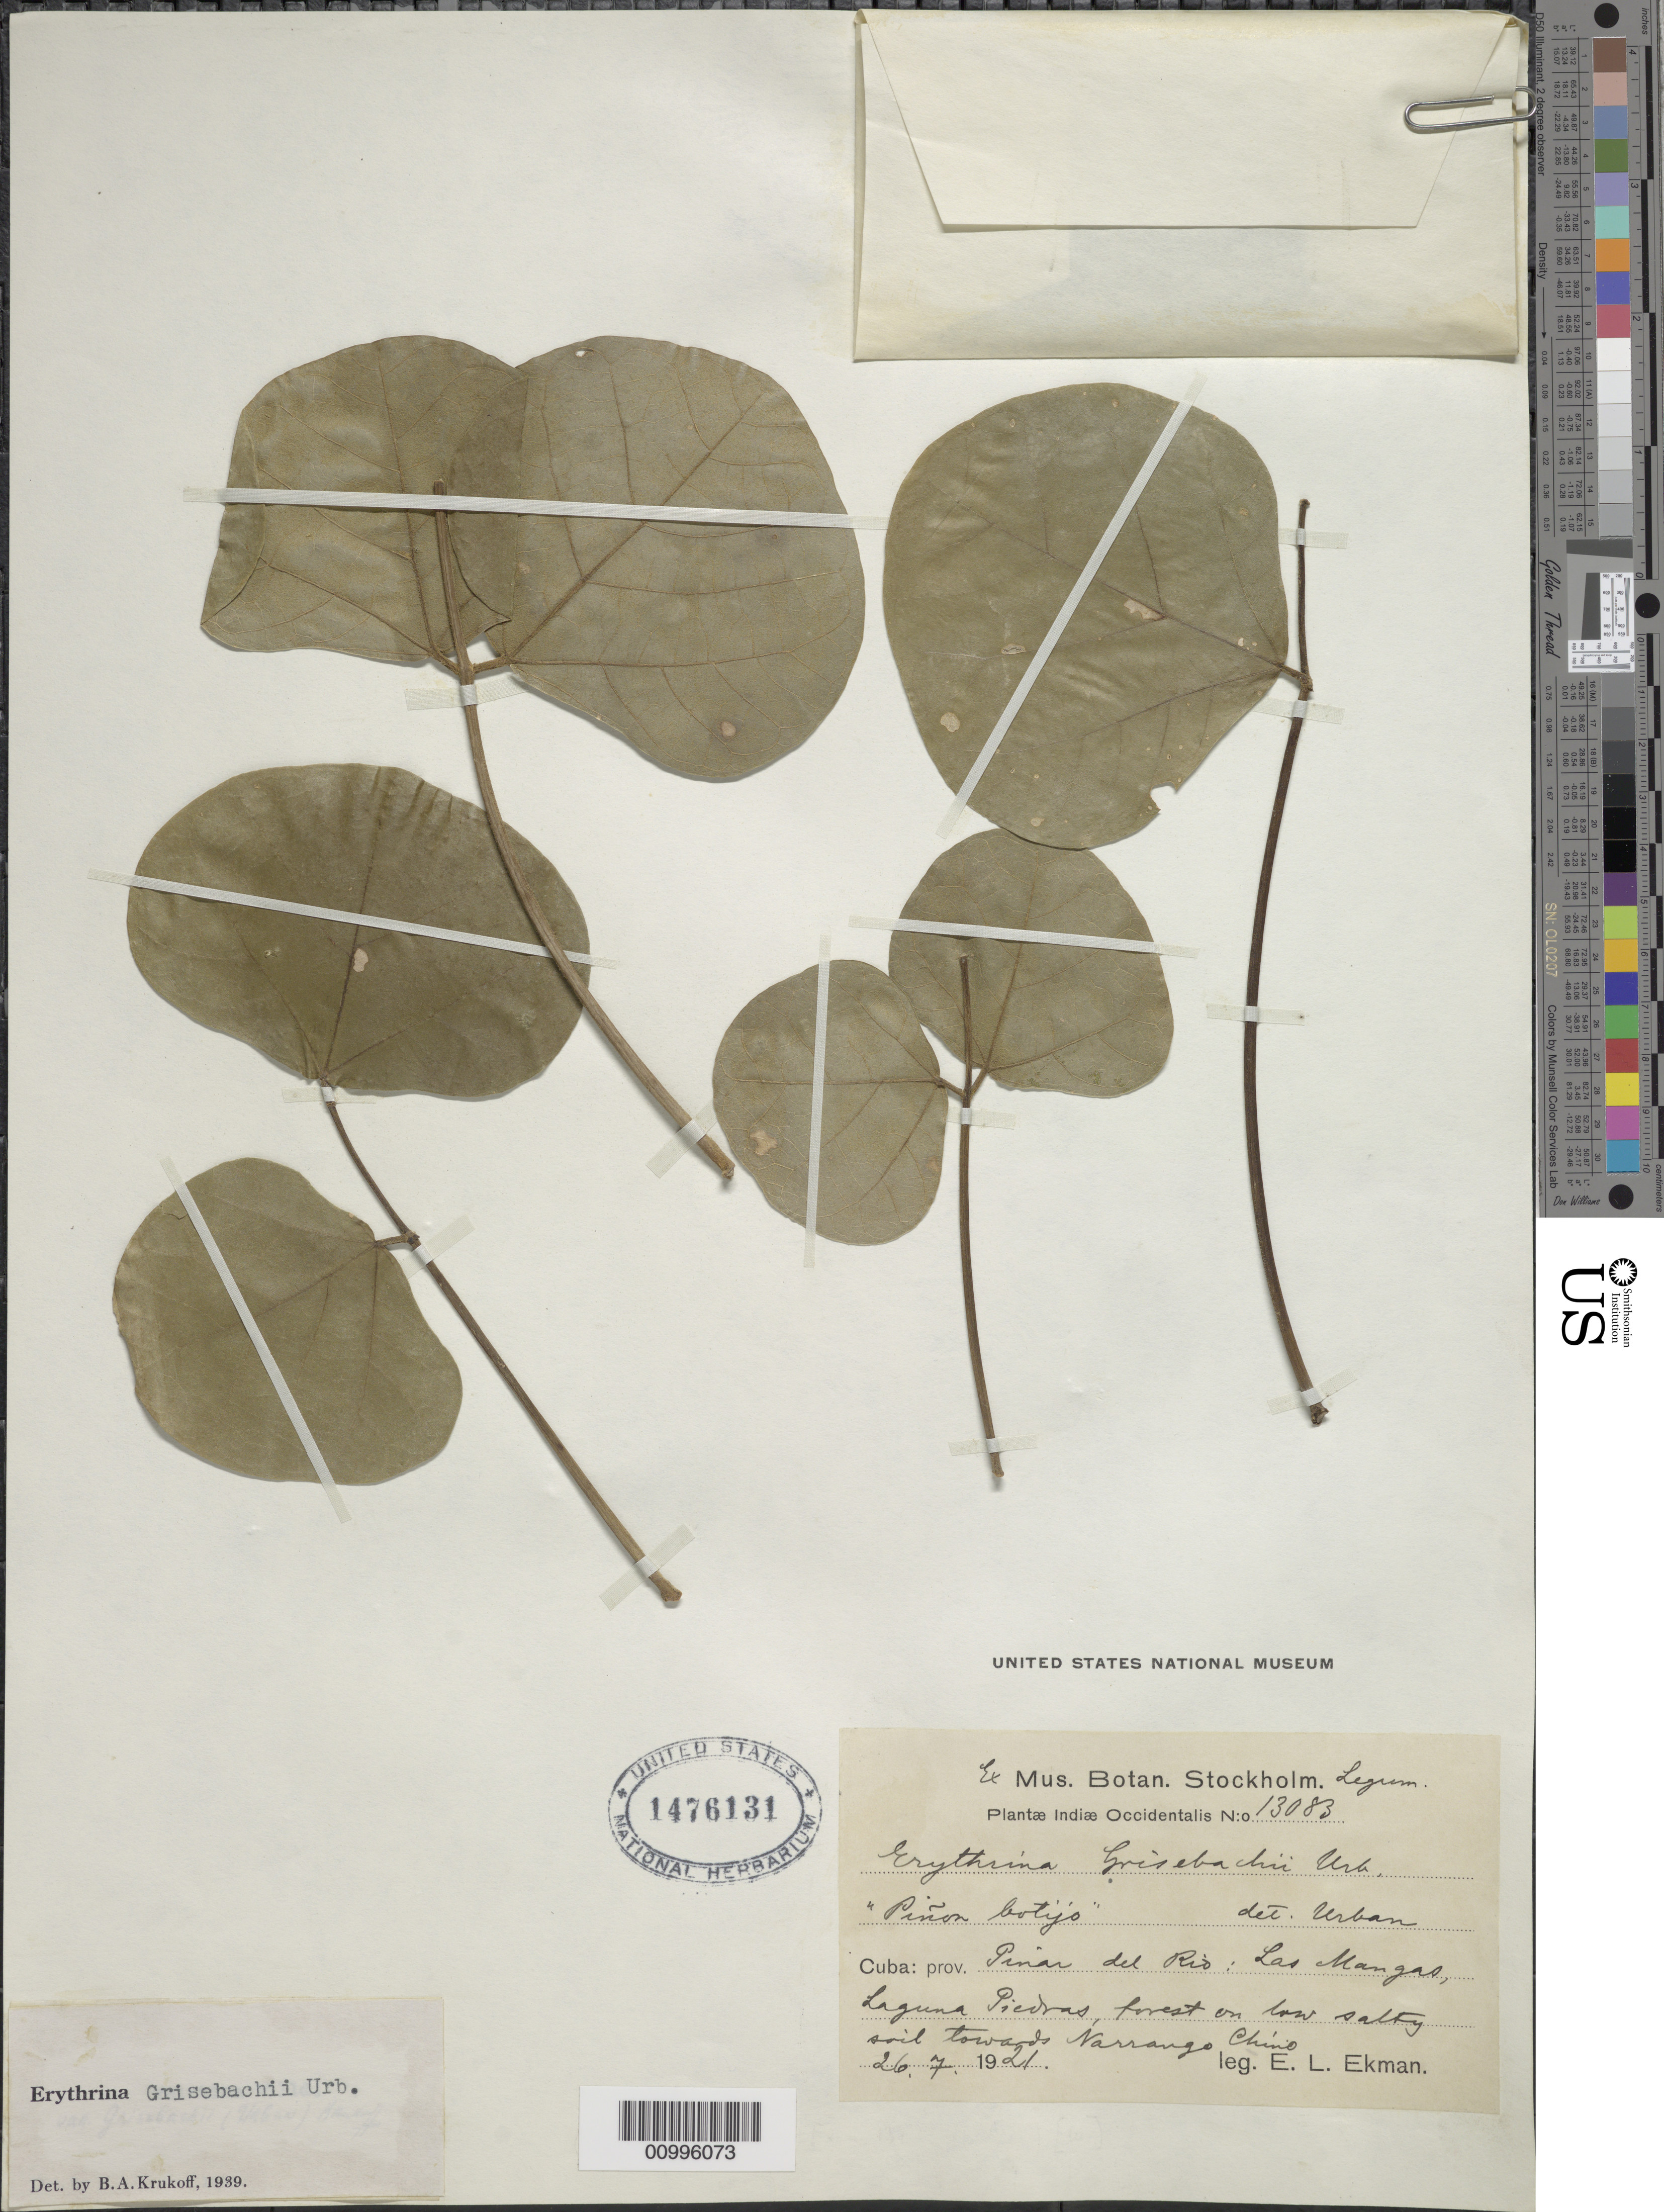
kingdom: Plantae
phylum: Tracheophyta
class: Magnoliopsida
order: Fabales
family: Fabaceae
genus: Erythrina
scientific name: Erythrina grisebachii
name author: Urb.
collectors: E. L. Ekman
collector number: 13083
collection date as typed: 26 Jul 1921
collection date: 1921-07-26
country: Cuba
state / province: Pinar del Rio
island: Cuba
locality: forest on low salty soil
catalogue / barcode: US 1476131